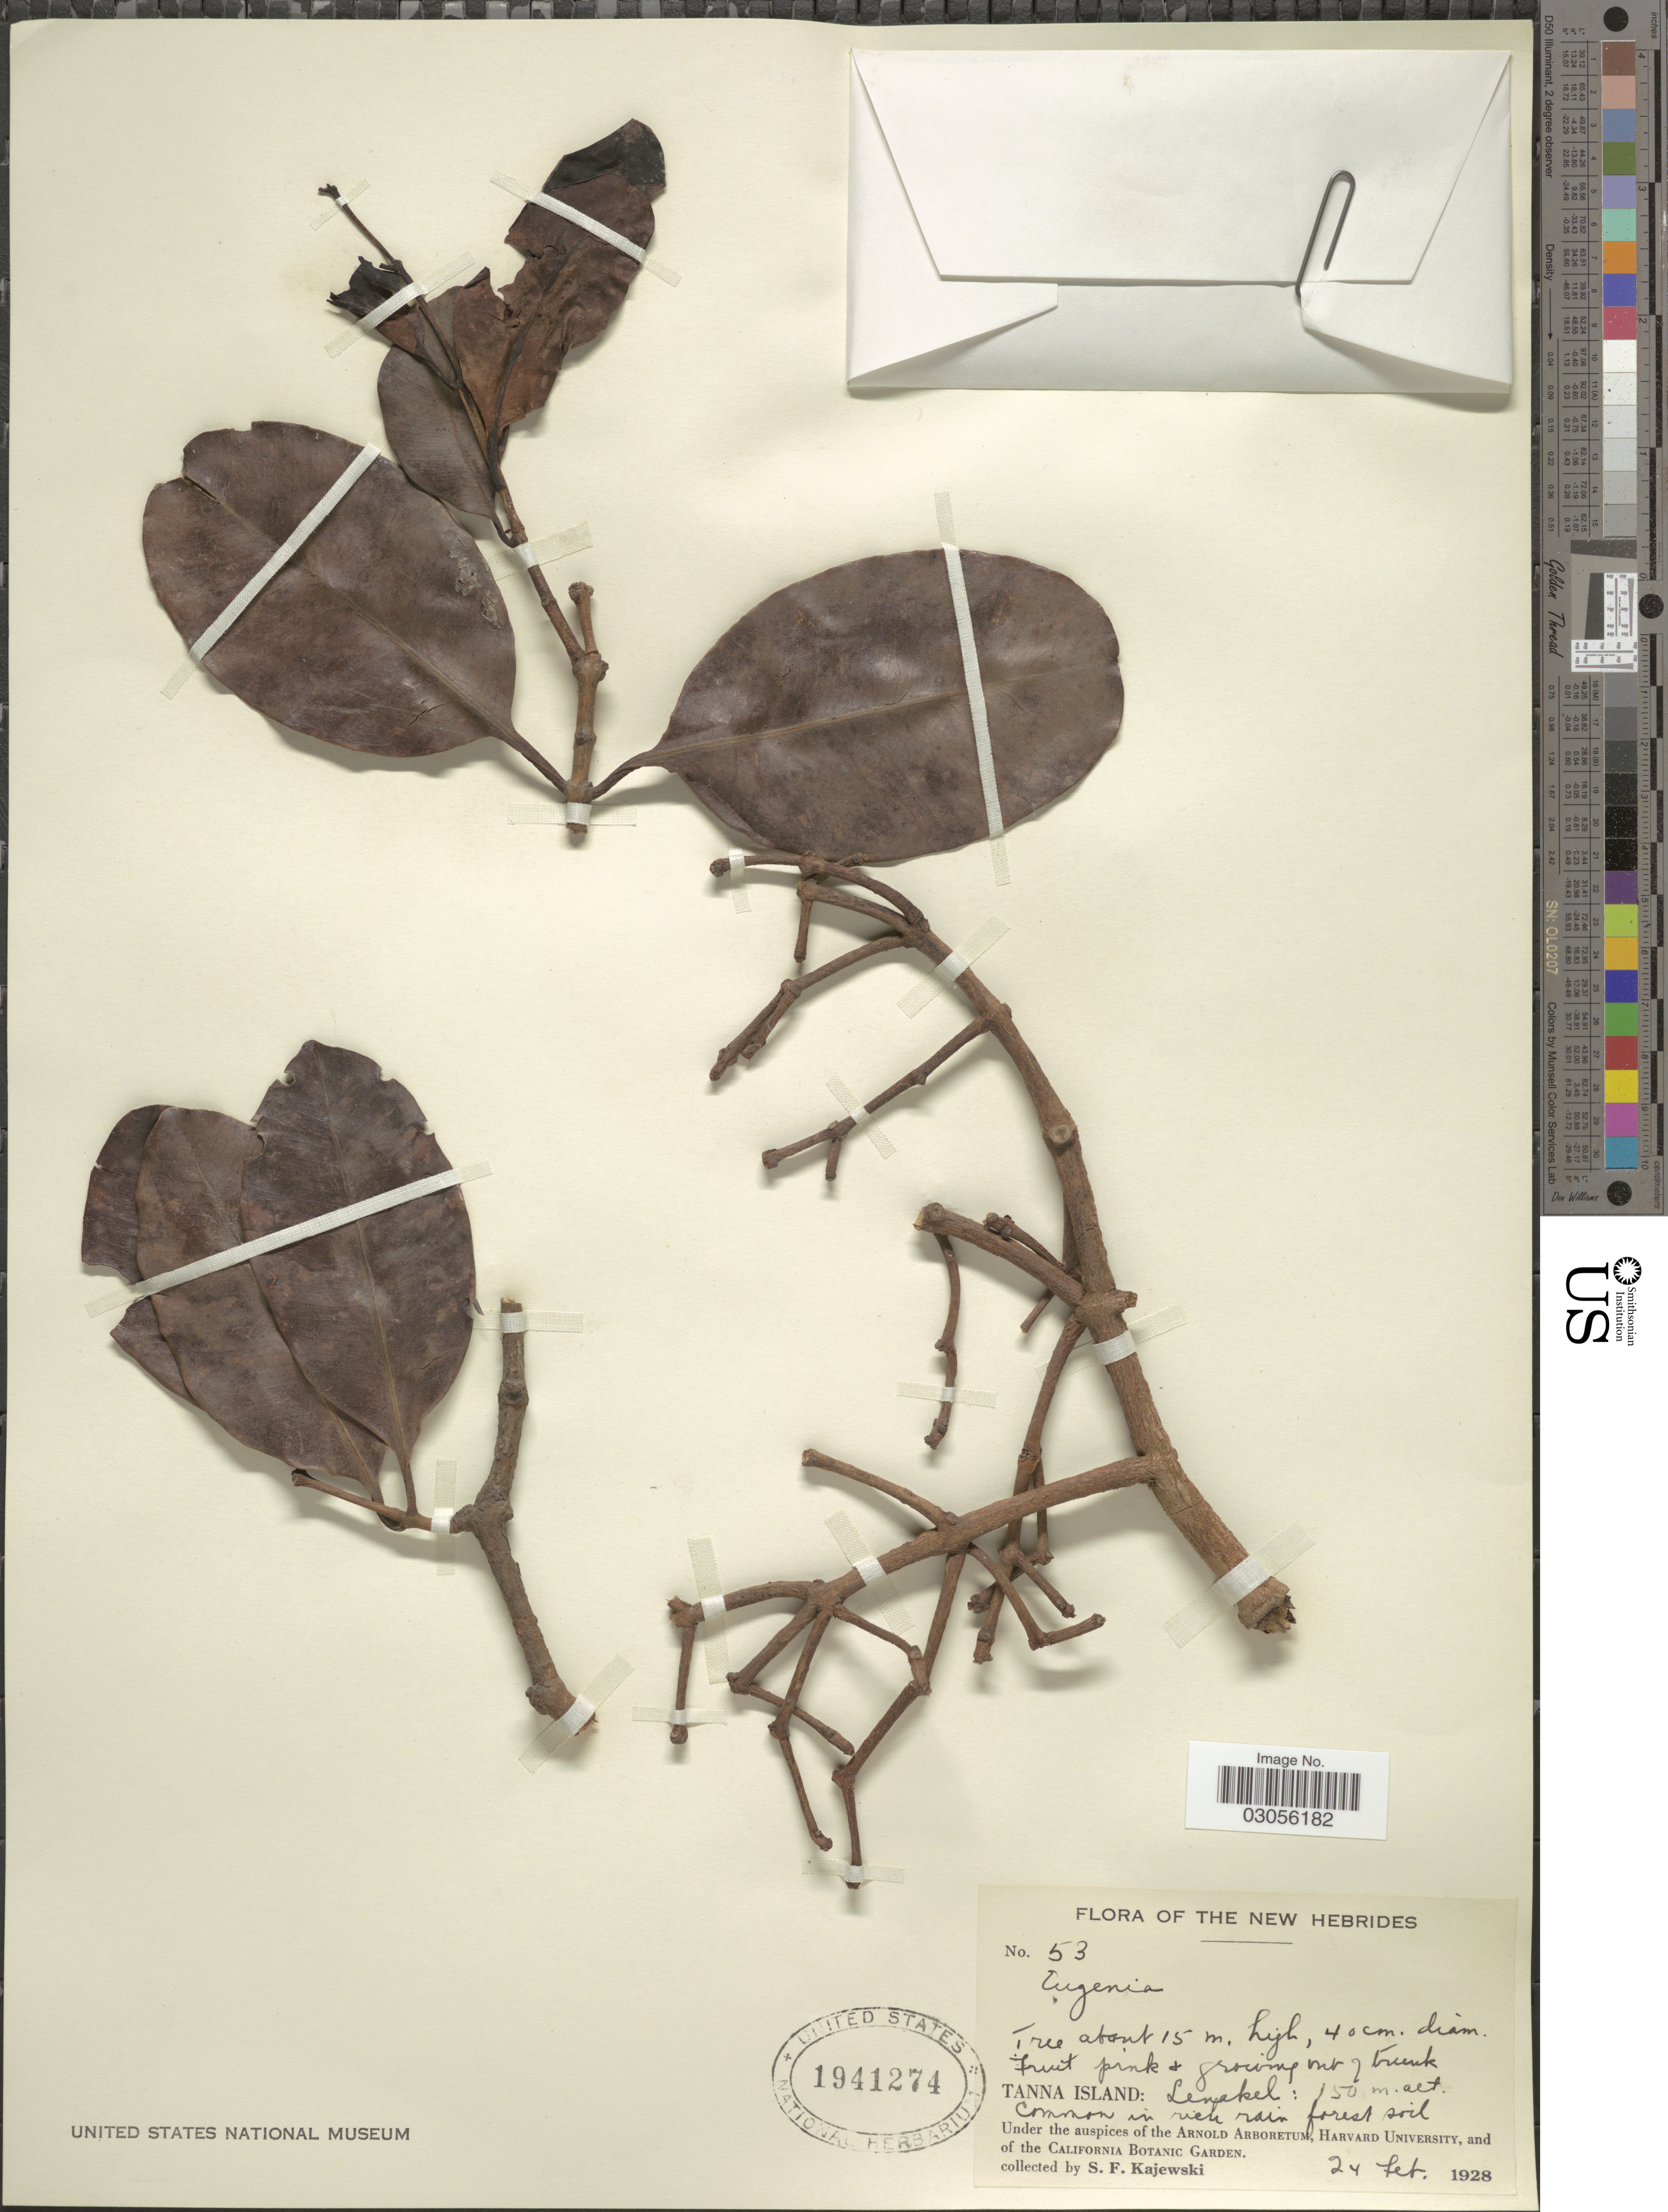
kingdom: Plantae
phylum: Tracheophyta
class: Magnoliopsida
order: Myrtales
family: Myrtaceae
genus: Syzygium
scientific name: Syzygium sp.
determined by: Strong, M. T., (US), Smithsonian Institution - National Museum of Natural History (UNITED STATES)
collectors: S. Kajewski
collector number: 53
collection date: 1928-02-24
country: Vanuatu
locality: Tanna Island: Lenakel.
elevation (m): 150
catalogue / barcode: US 1941274